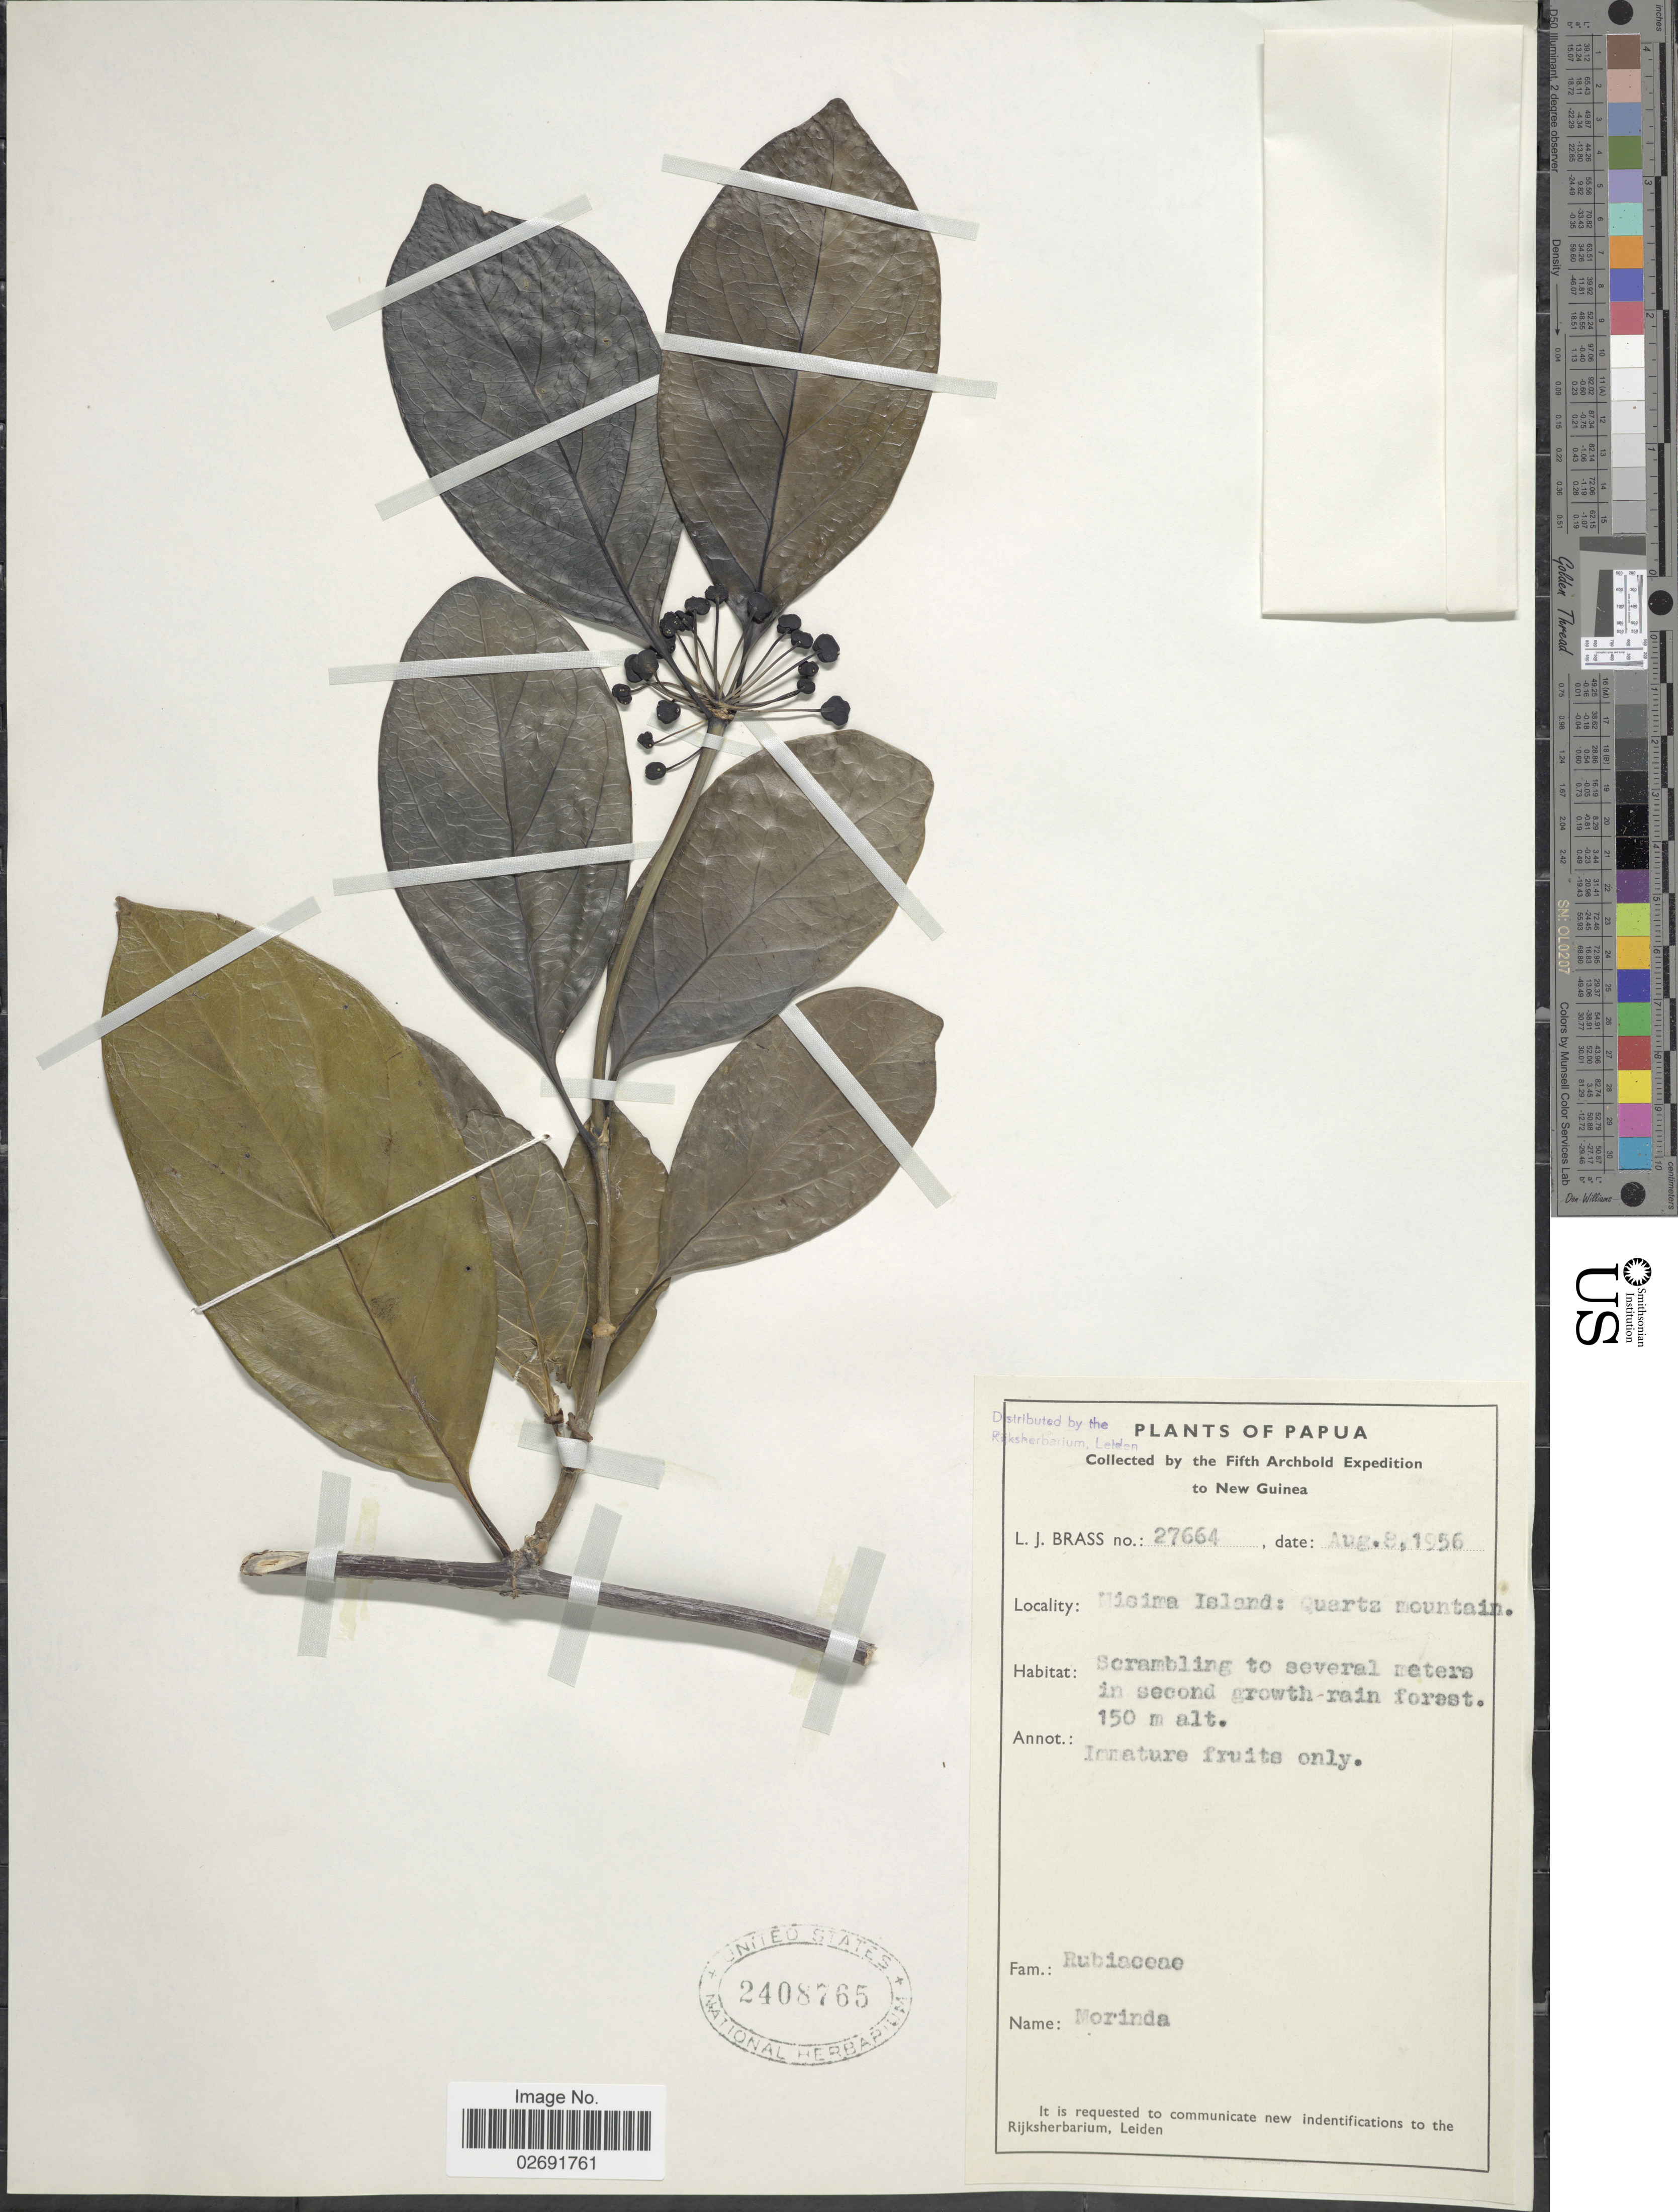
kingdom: Plantae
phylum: Tracheophyta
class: Magnoliopsida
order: Gentianales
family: Rubiaceae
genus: Gynochthodes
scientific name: Gynochthodes sp.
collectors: L. J. Brass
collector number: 27664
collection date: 1956-08-08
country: Papua New Guinea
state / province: Milne Bay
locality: Papua. New Guinea. Misima Island: Quartz mountain.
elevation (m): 150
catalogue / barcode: US 2408765